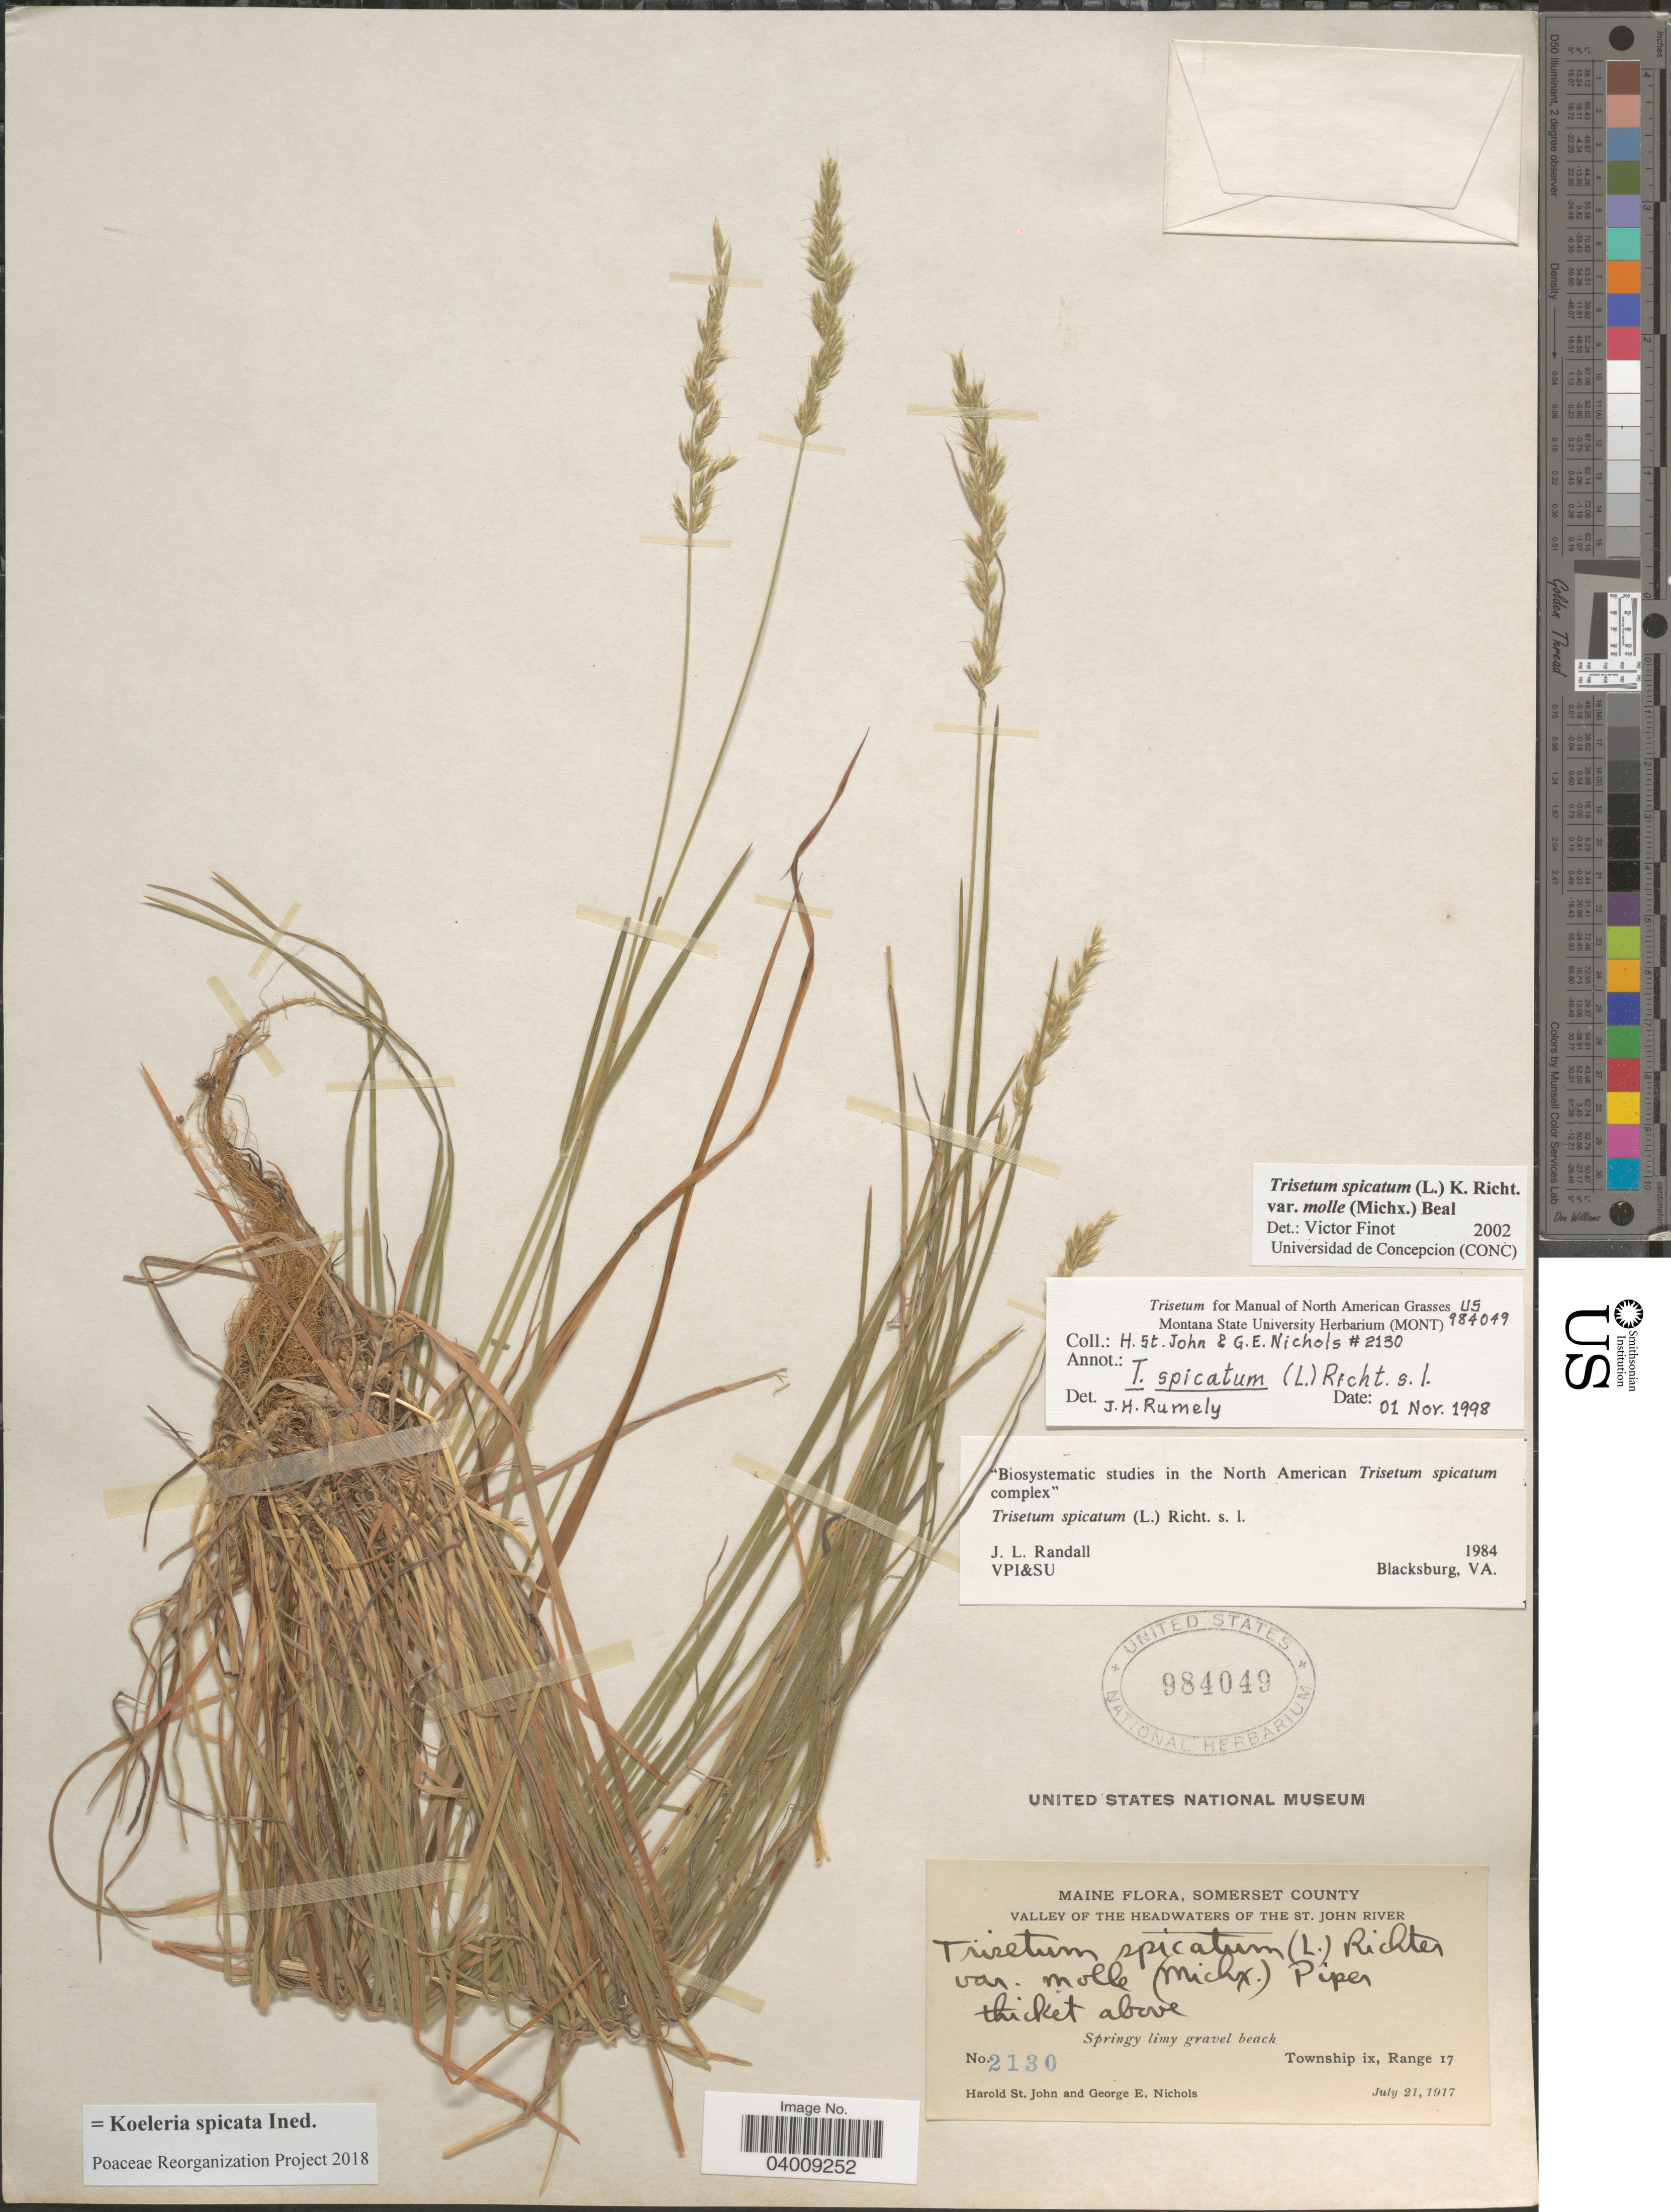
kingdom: Plantae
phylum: Tracheophyta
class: Liliopsida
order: Poales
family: Poaceae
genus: Koeleria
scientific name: Koeleria spicata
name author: (L.) Barberá et al.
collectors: H. St. John & G. E. Nichols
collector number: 2130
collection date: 1917-07-21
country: United States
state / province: Maine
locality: Somerset County. Valley of the headwaters of the St. John River. Thicket above Springy limy gravel beach. Township xi, Range 17.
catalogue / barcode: US 984049